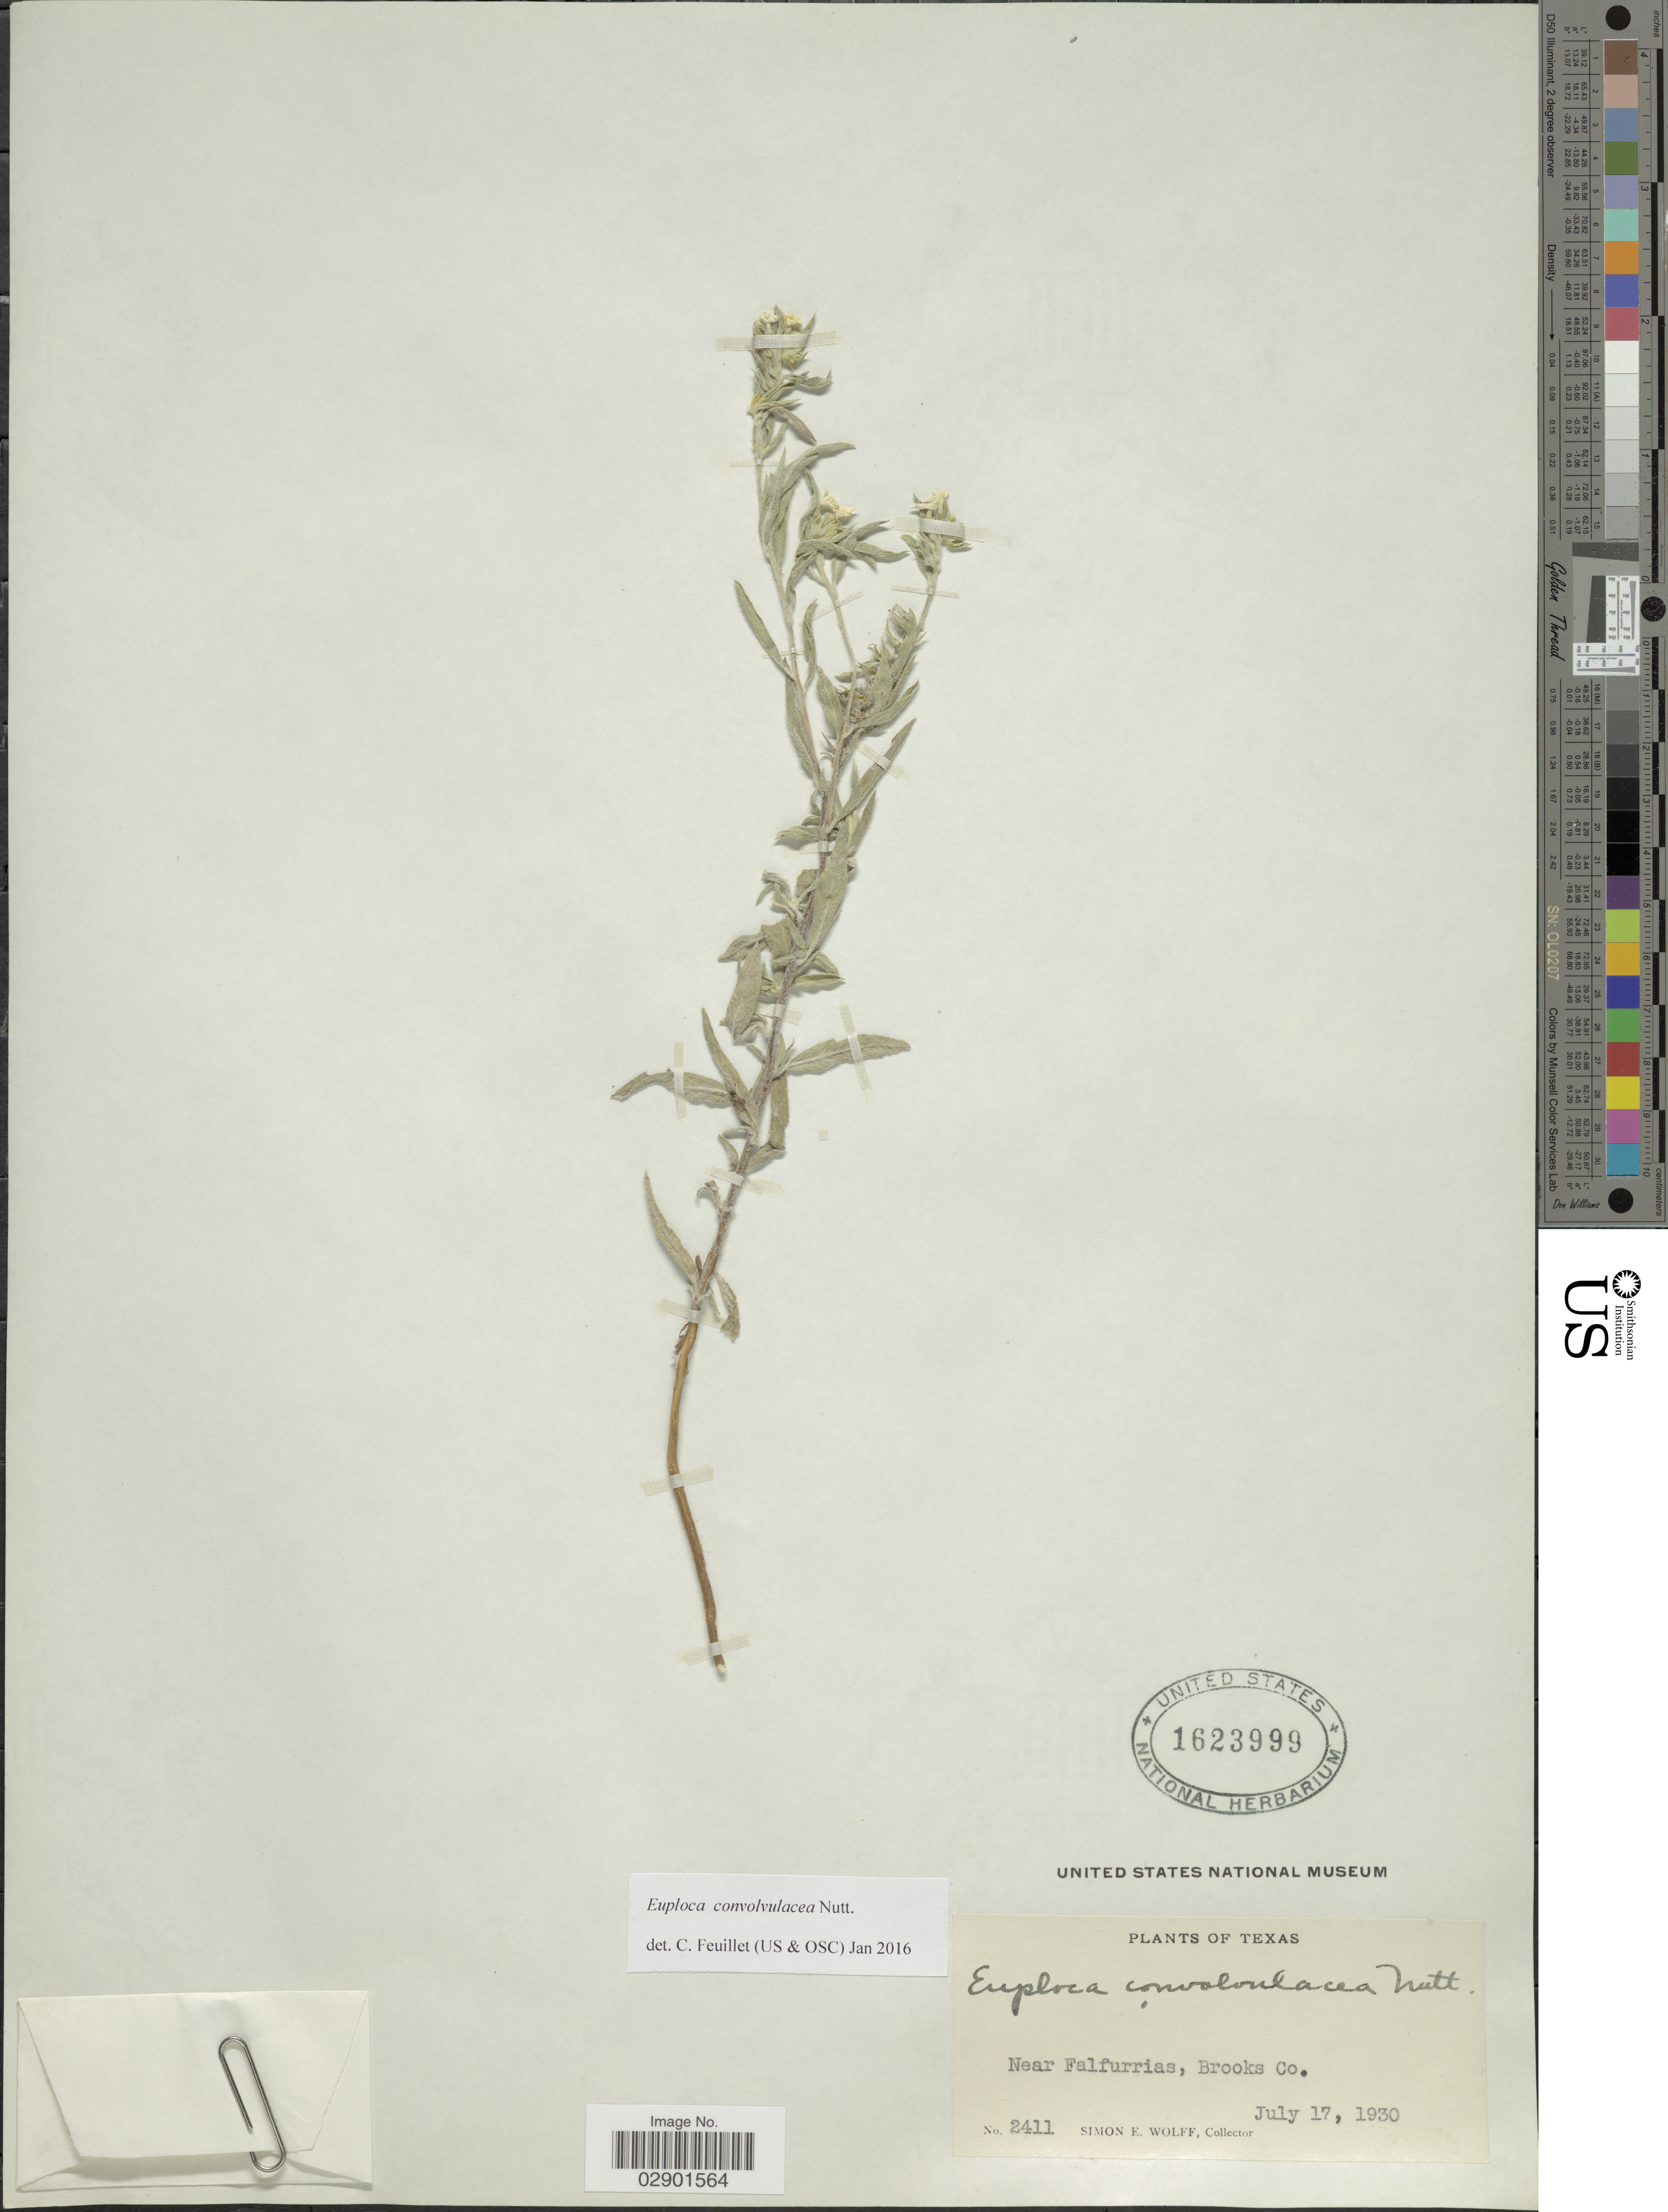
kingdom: Plantae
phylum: Tracheophyta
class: Magnoliopsida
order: Boraginales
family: Heliotropiaceae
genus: Euploca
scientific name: Euploca convolvulacea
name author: Nutt.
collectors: S. E. Wolff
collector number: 2411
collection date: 1930-07-17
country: United States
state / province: Texas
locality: Near Falfurrias, Brooks Co.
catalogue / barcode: US 1623999